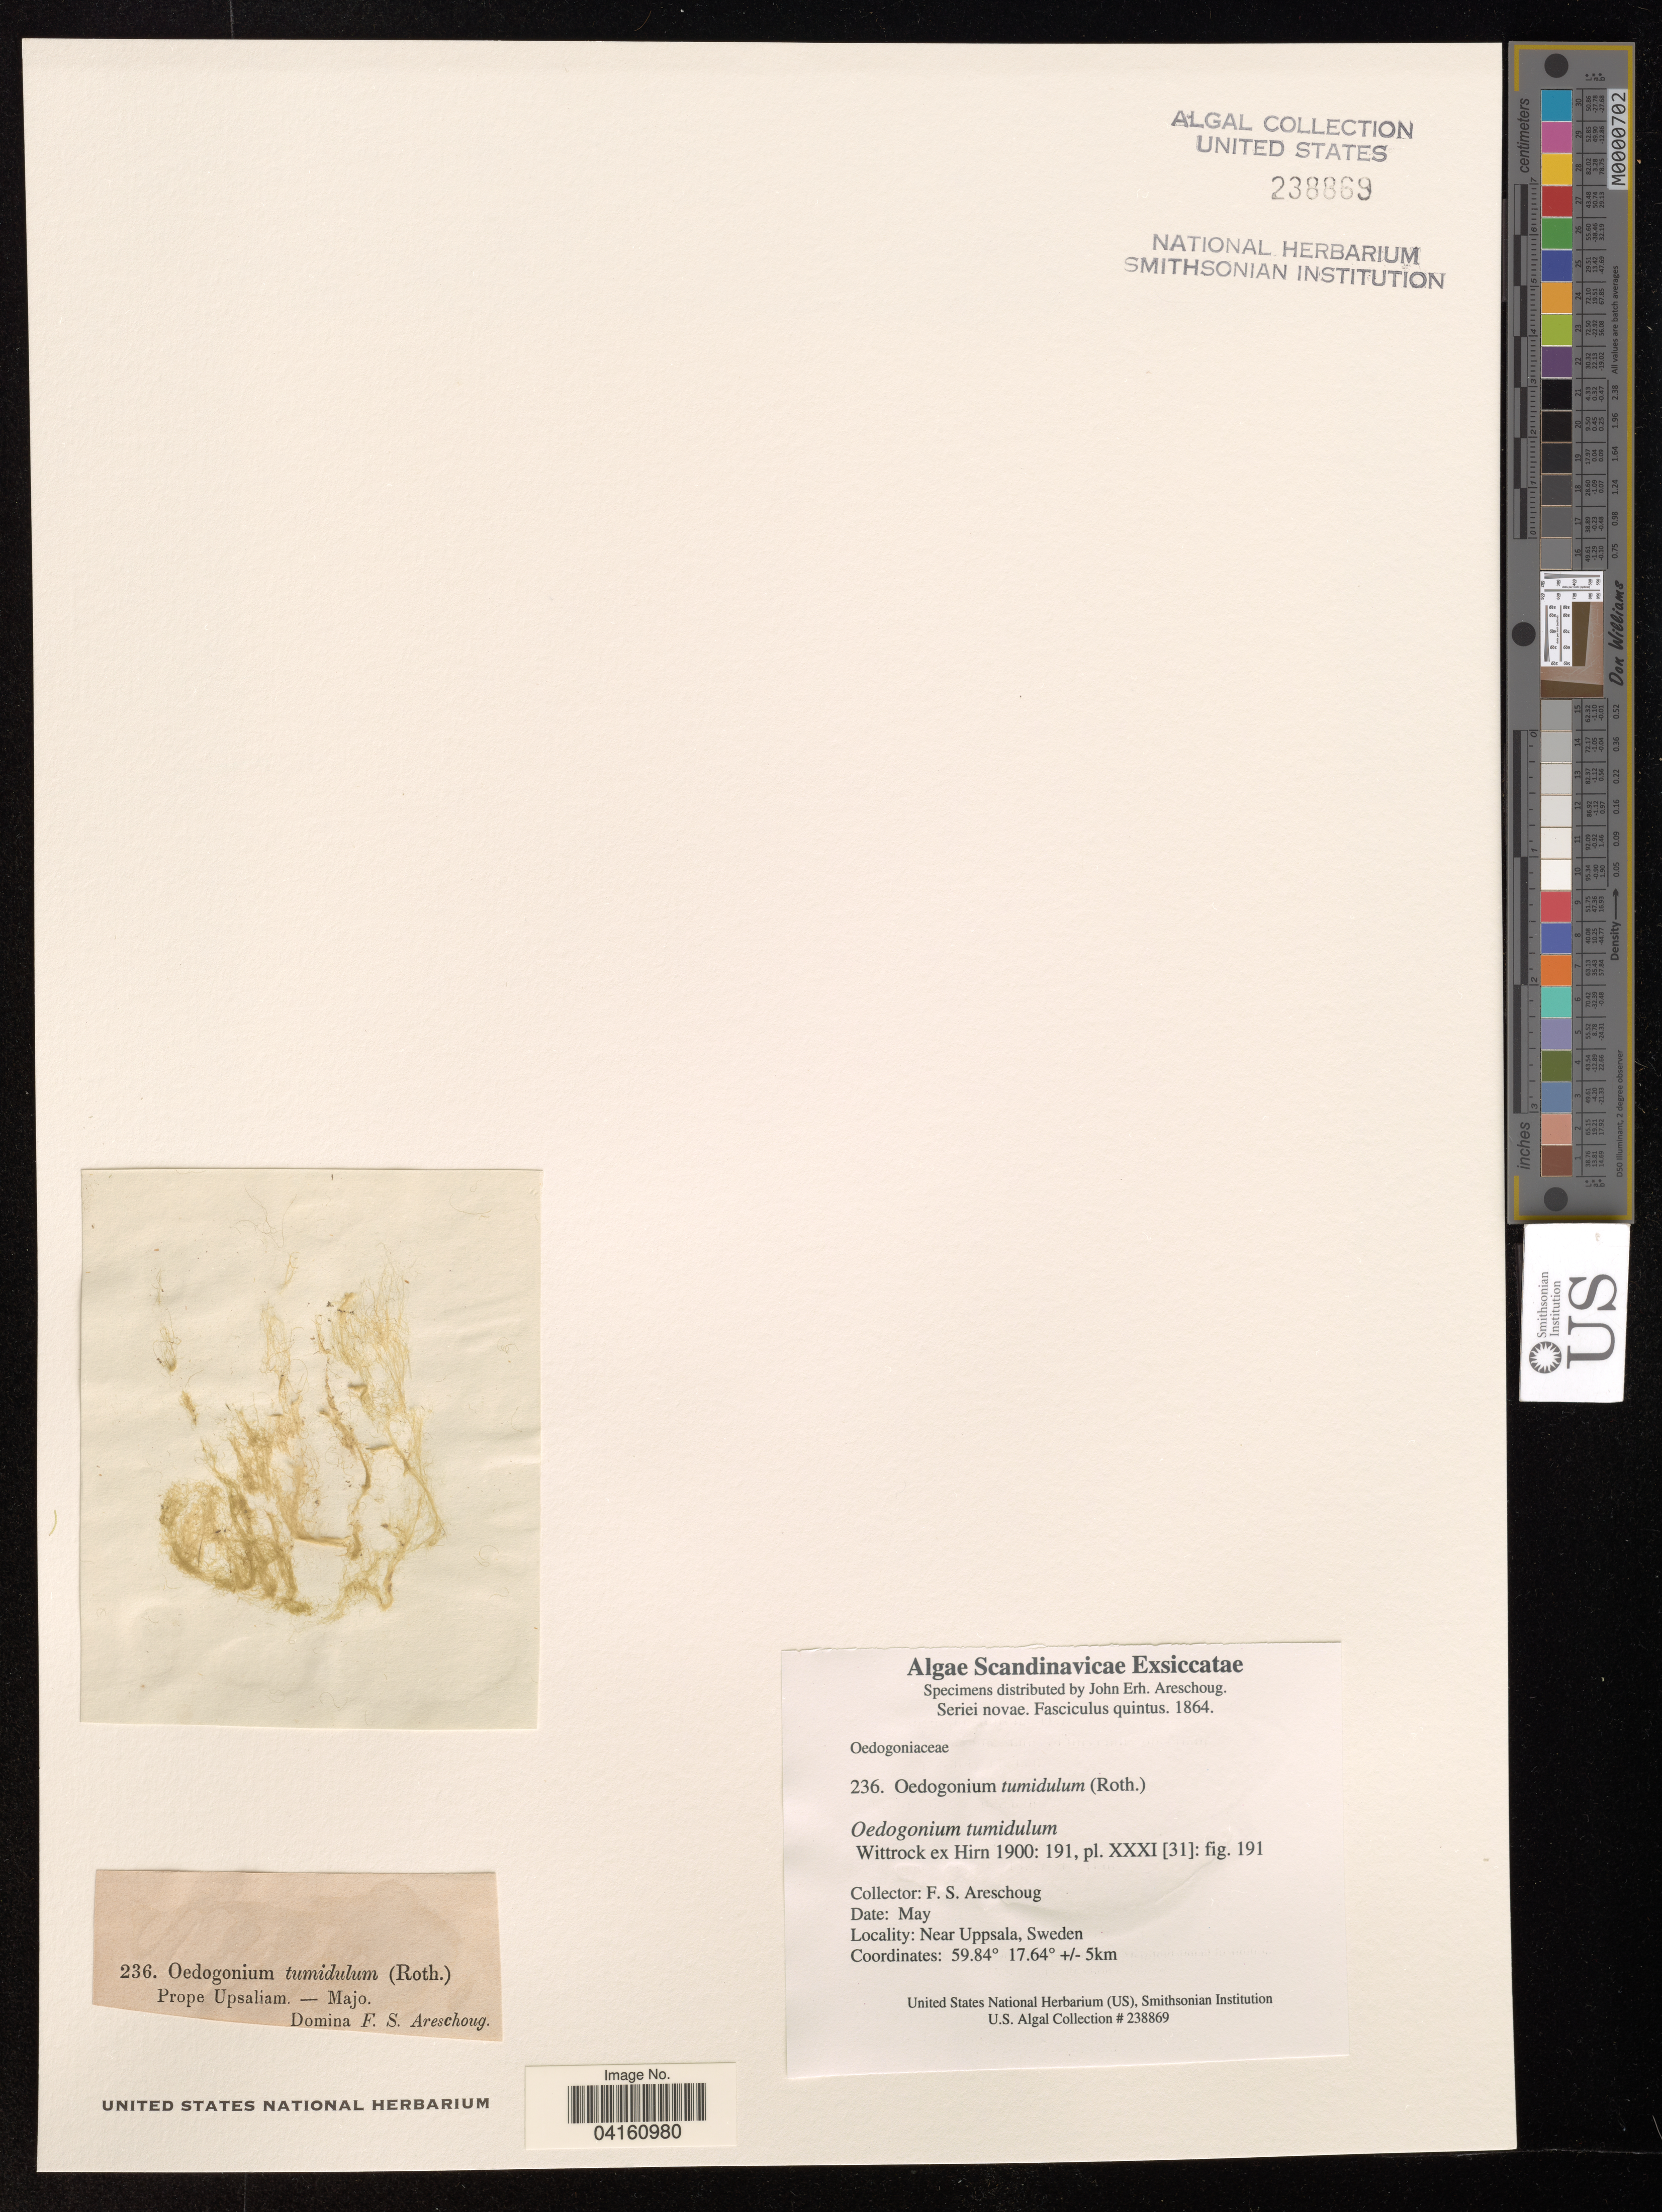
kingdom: Plantae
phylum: Chlorophyta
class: Chlorophyceae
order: Oedogoniales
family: Oedogoniaceae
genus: Oedogonium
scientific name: Oedogonium tumidulum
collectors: F. Areschoug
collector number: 236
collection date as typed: May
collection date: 1864-06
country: Sweden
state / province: Uppsala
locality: Near Uppsala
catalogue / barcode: US 238869